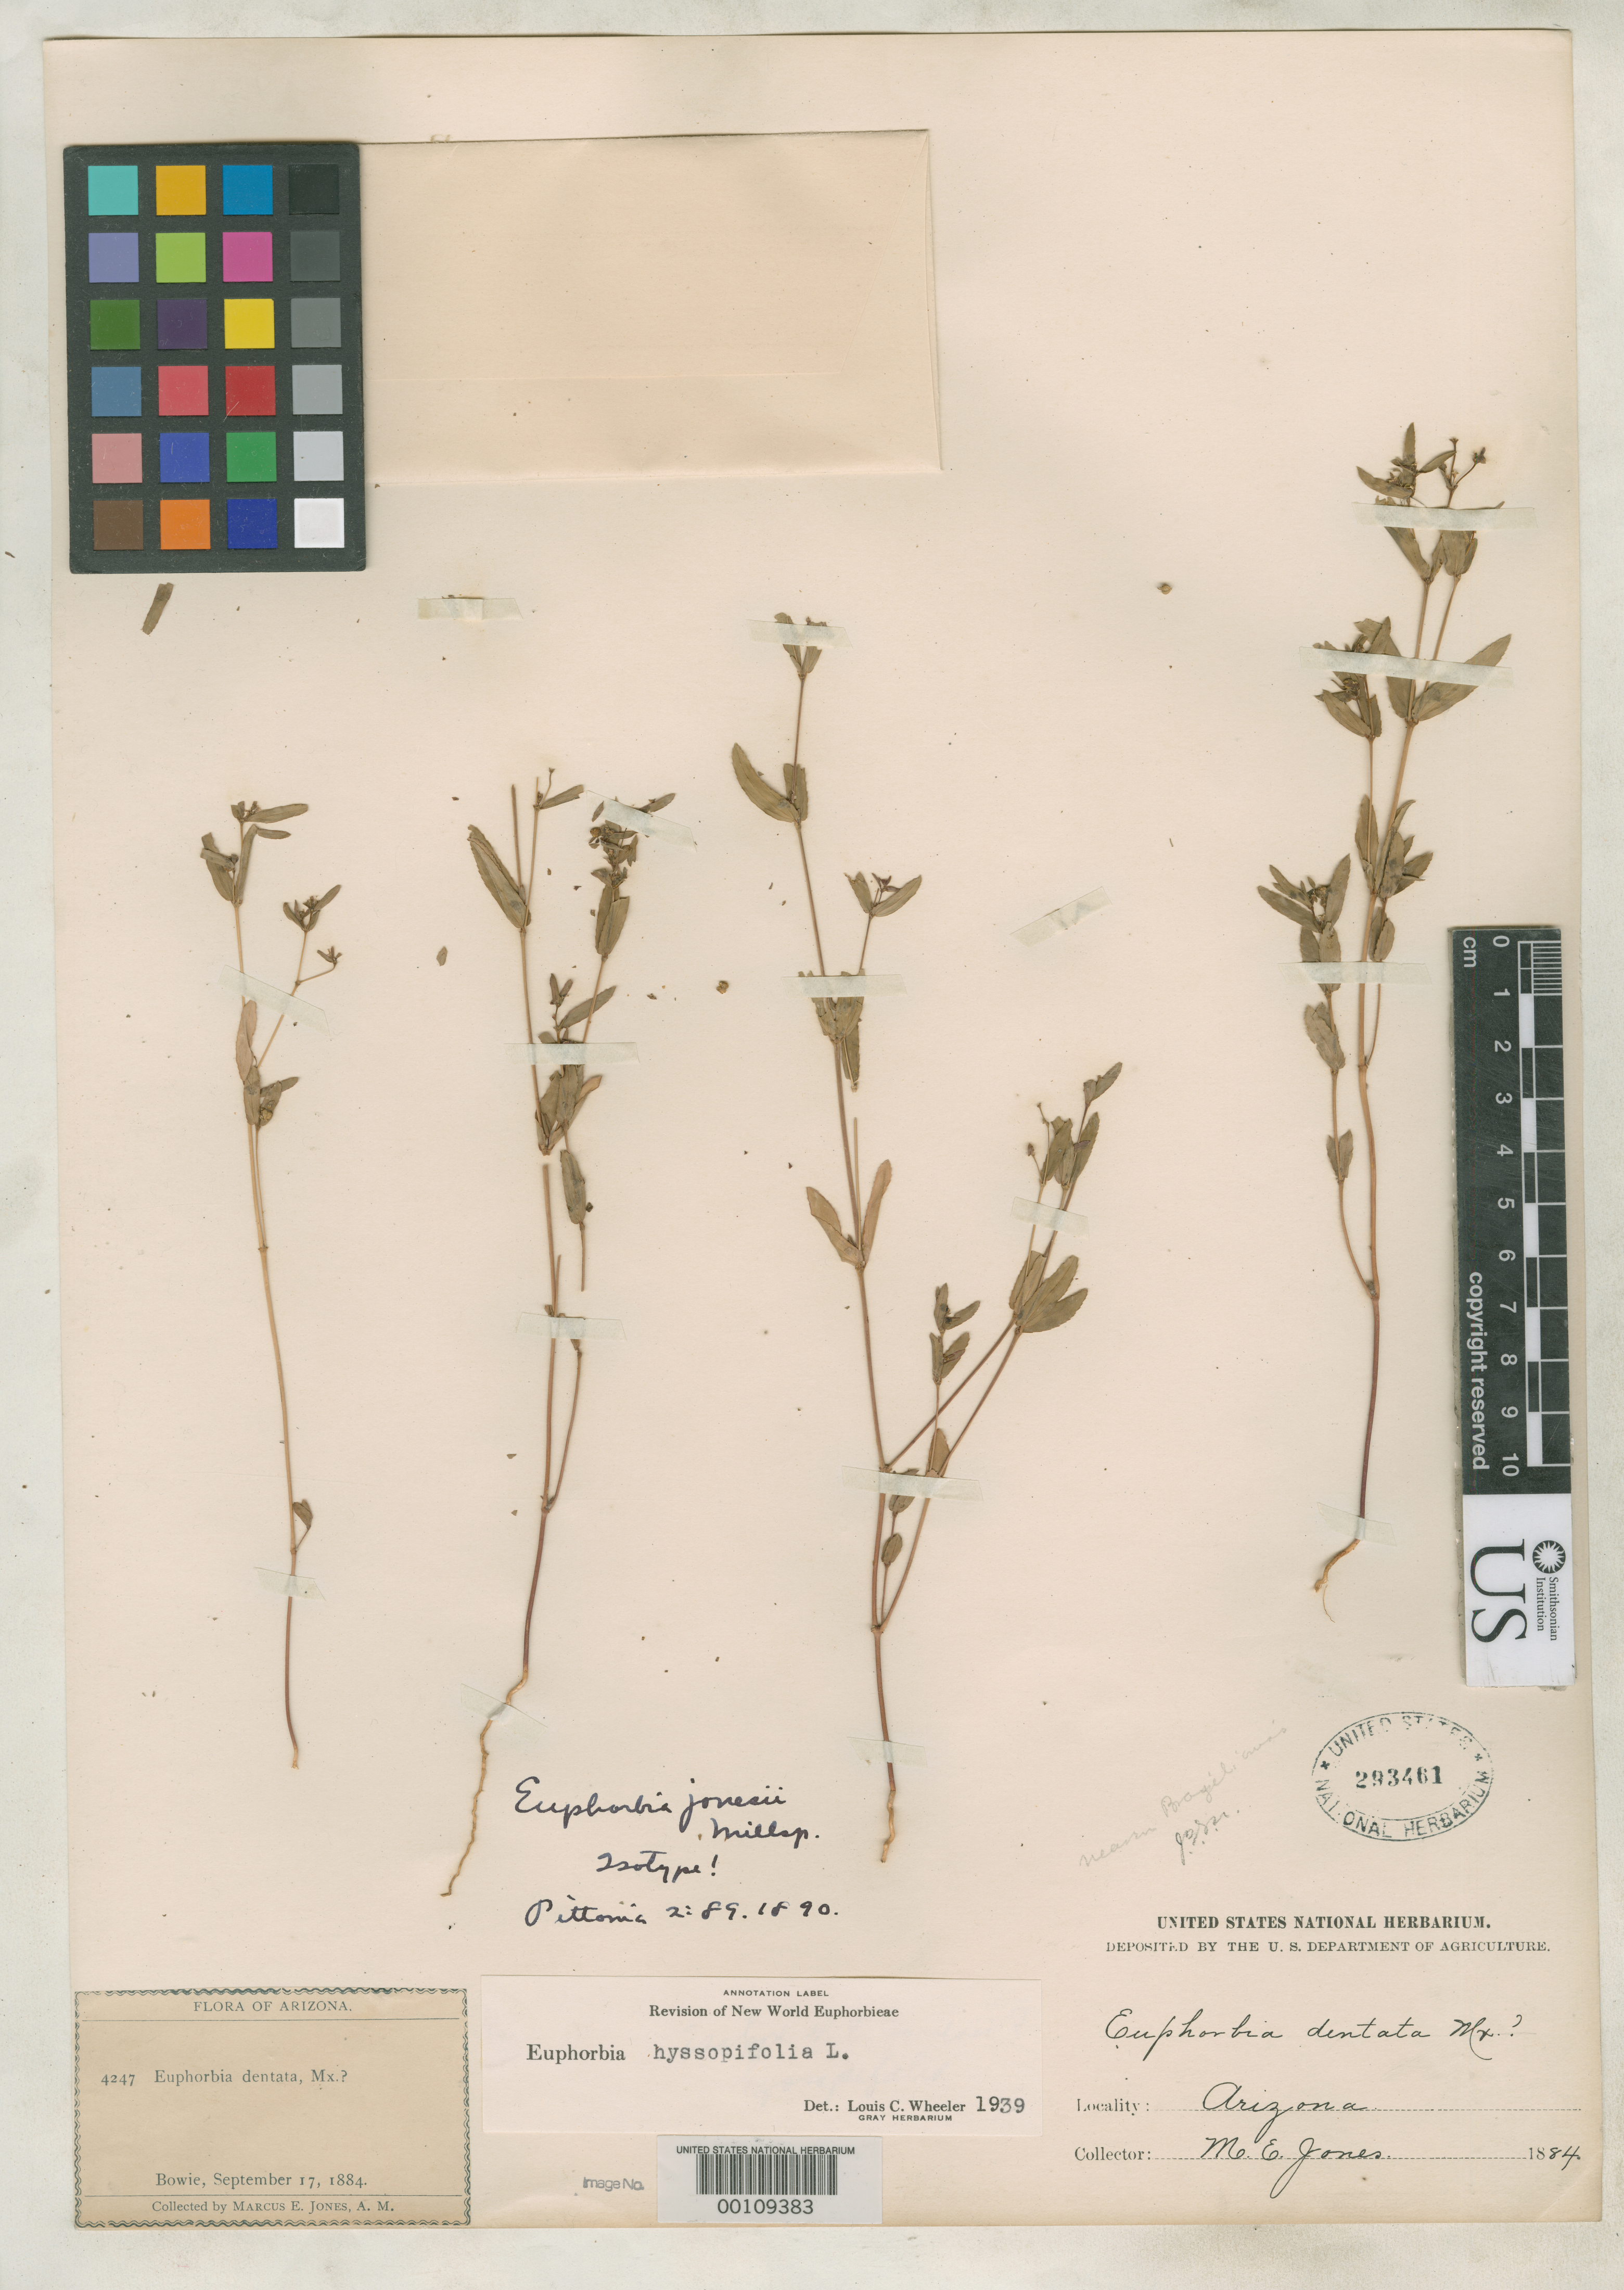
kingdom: Plantae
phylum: Tracheophyta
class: Magnoliopsida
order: Malpighiales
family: Euphorbiaceae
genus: Euphorbia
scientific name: Euphorbia jonesii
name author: Millsp.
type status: Isotype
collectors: M. E. Jones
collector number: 4247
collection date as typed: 17 Sep 1884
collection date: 1884-09-17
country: United States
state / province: Arizona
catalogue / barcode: US 293461